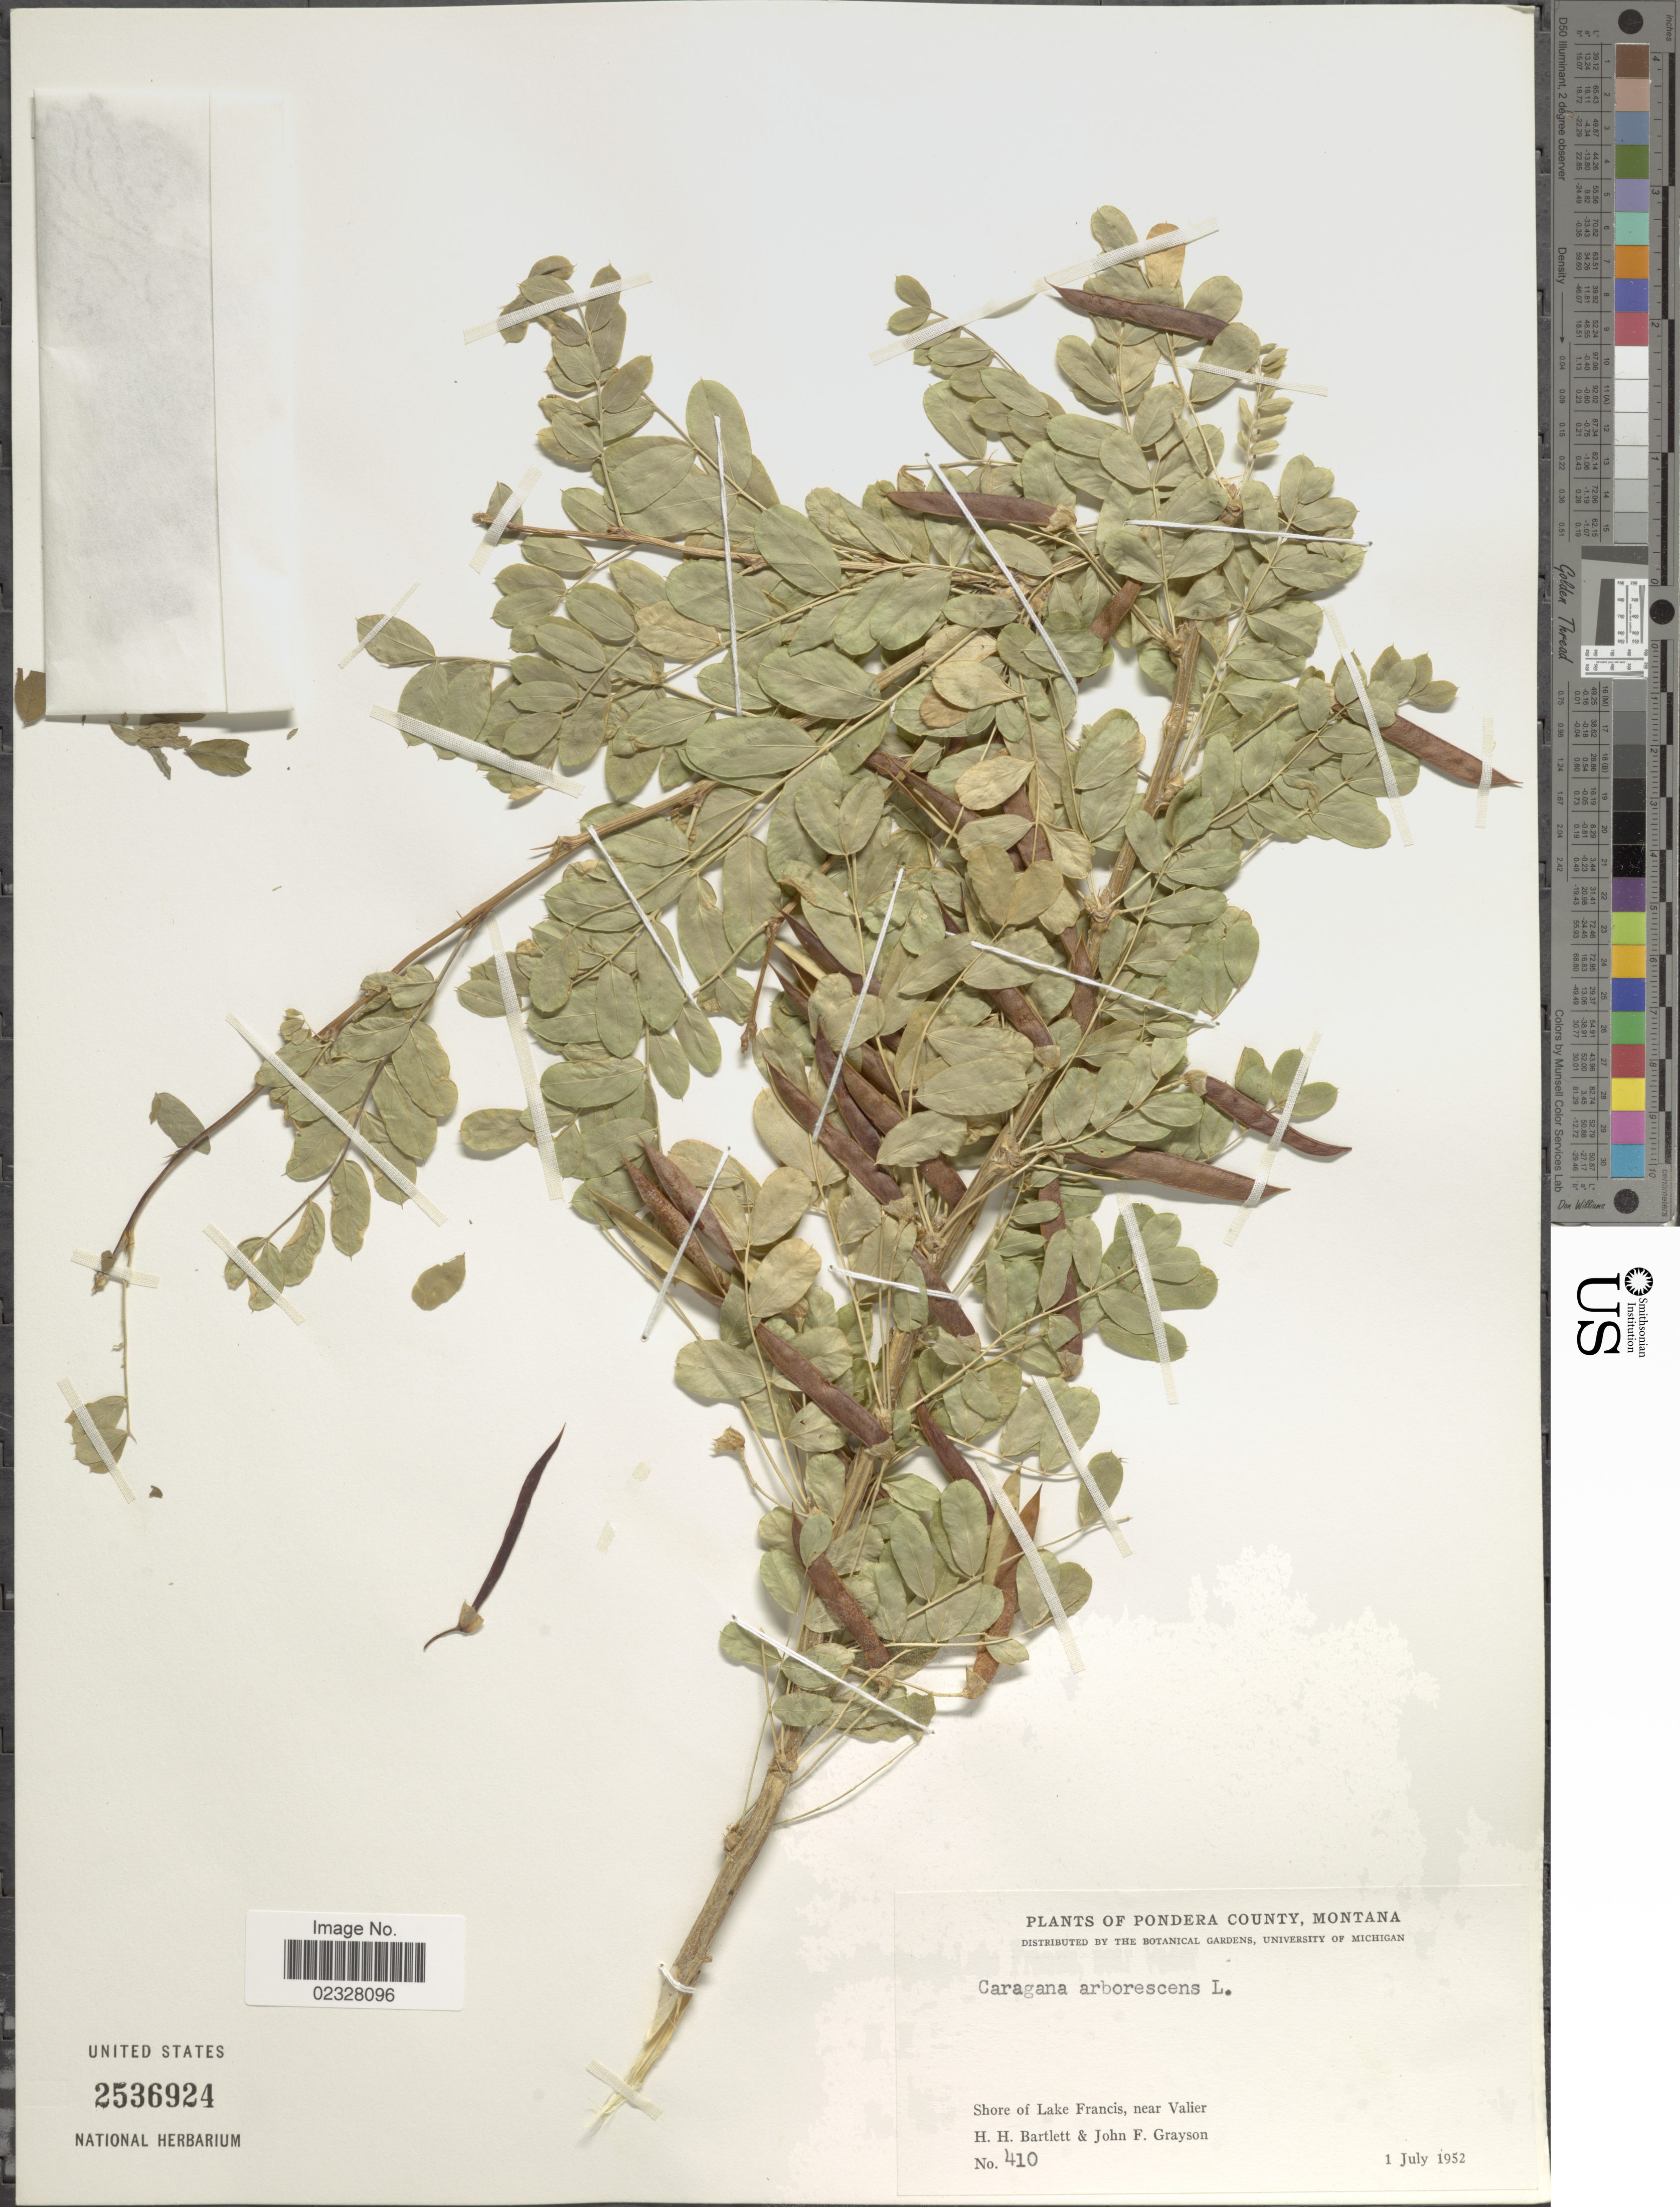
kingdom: Plantae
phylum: Tracheophyta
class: Magnoliopsida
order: Fabales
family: Fabaceae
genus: Caragana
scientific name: Caragana arborescens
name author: Lam.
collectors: H. H. Bartlett & J. Grayson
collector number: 410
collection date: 1952-07-01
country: United States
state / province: Montana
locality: Pondera County. Shore of Lake Francis, near Valier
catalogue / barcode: US 2536924